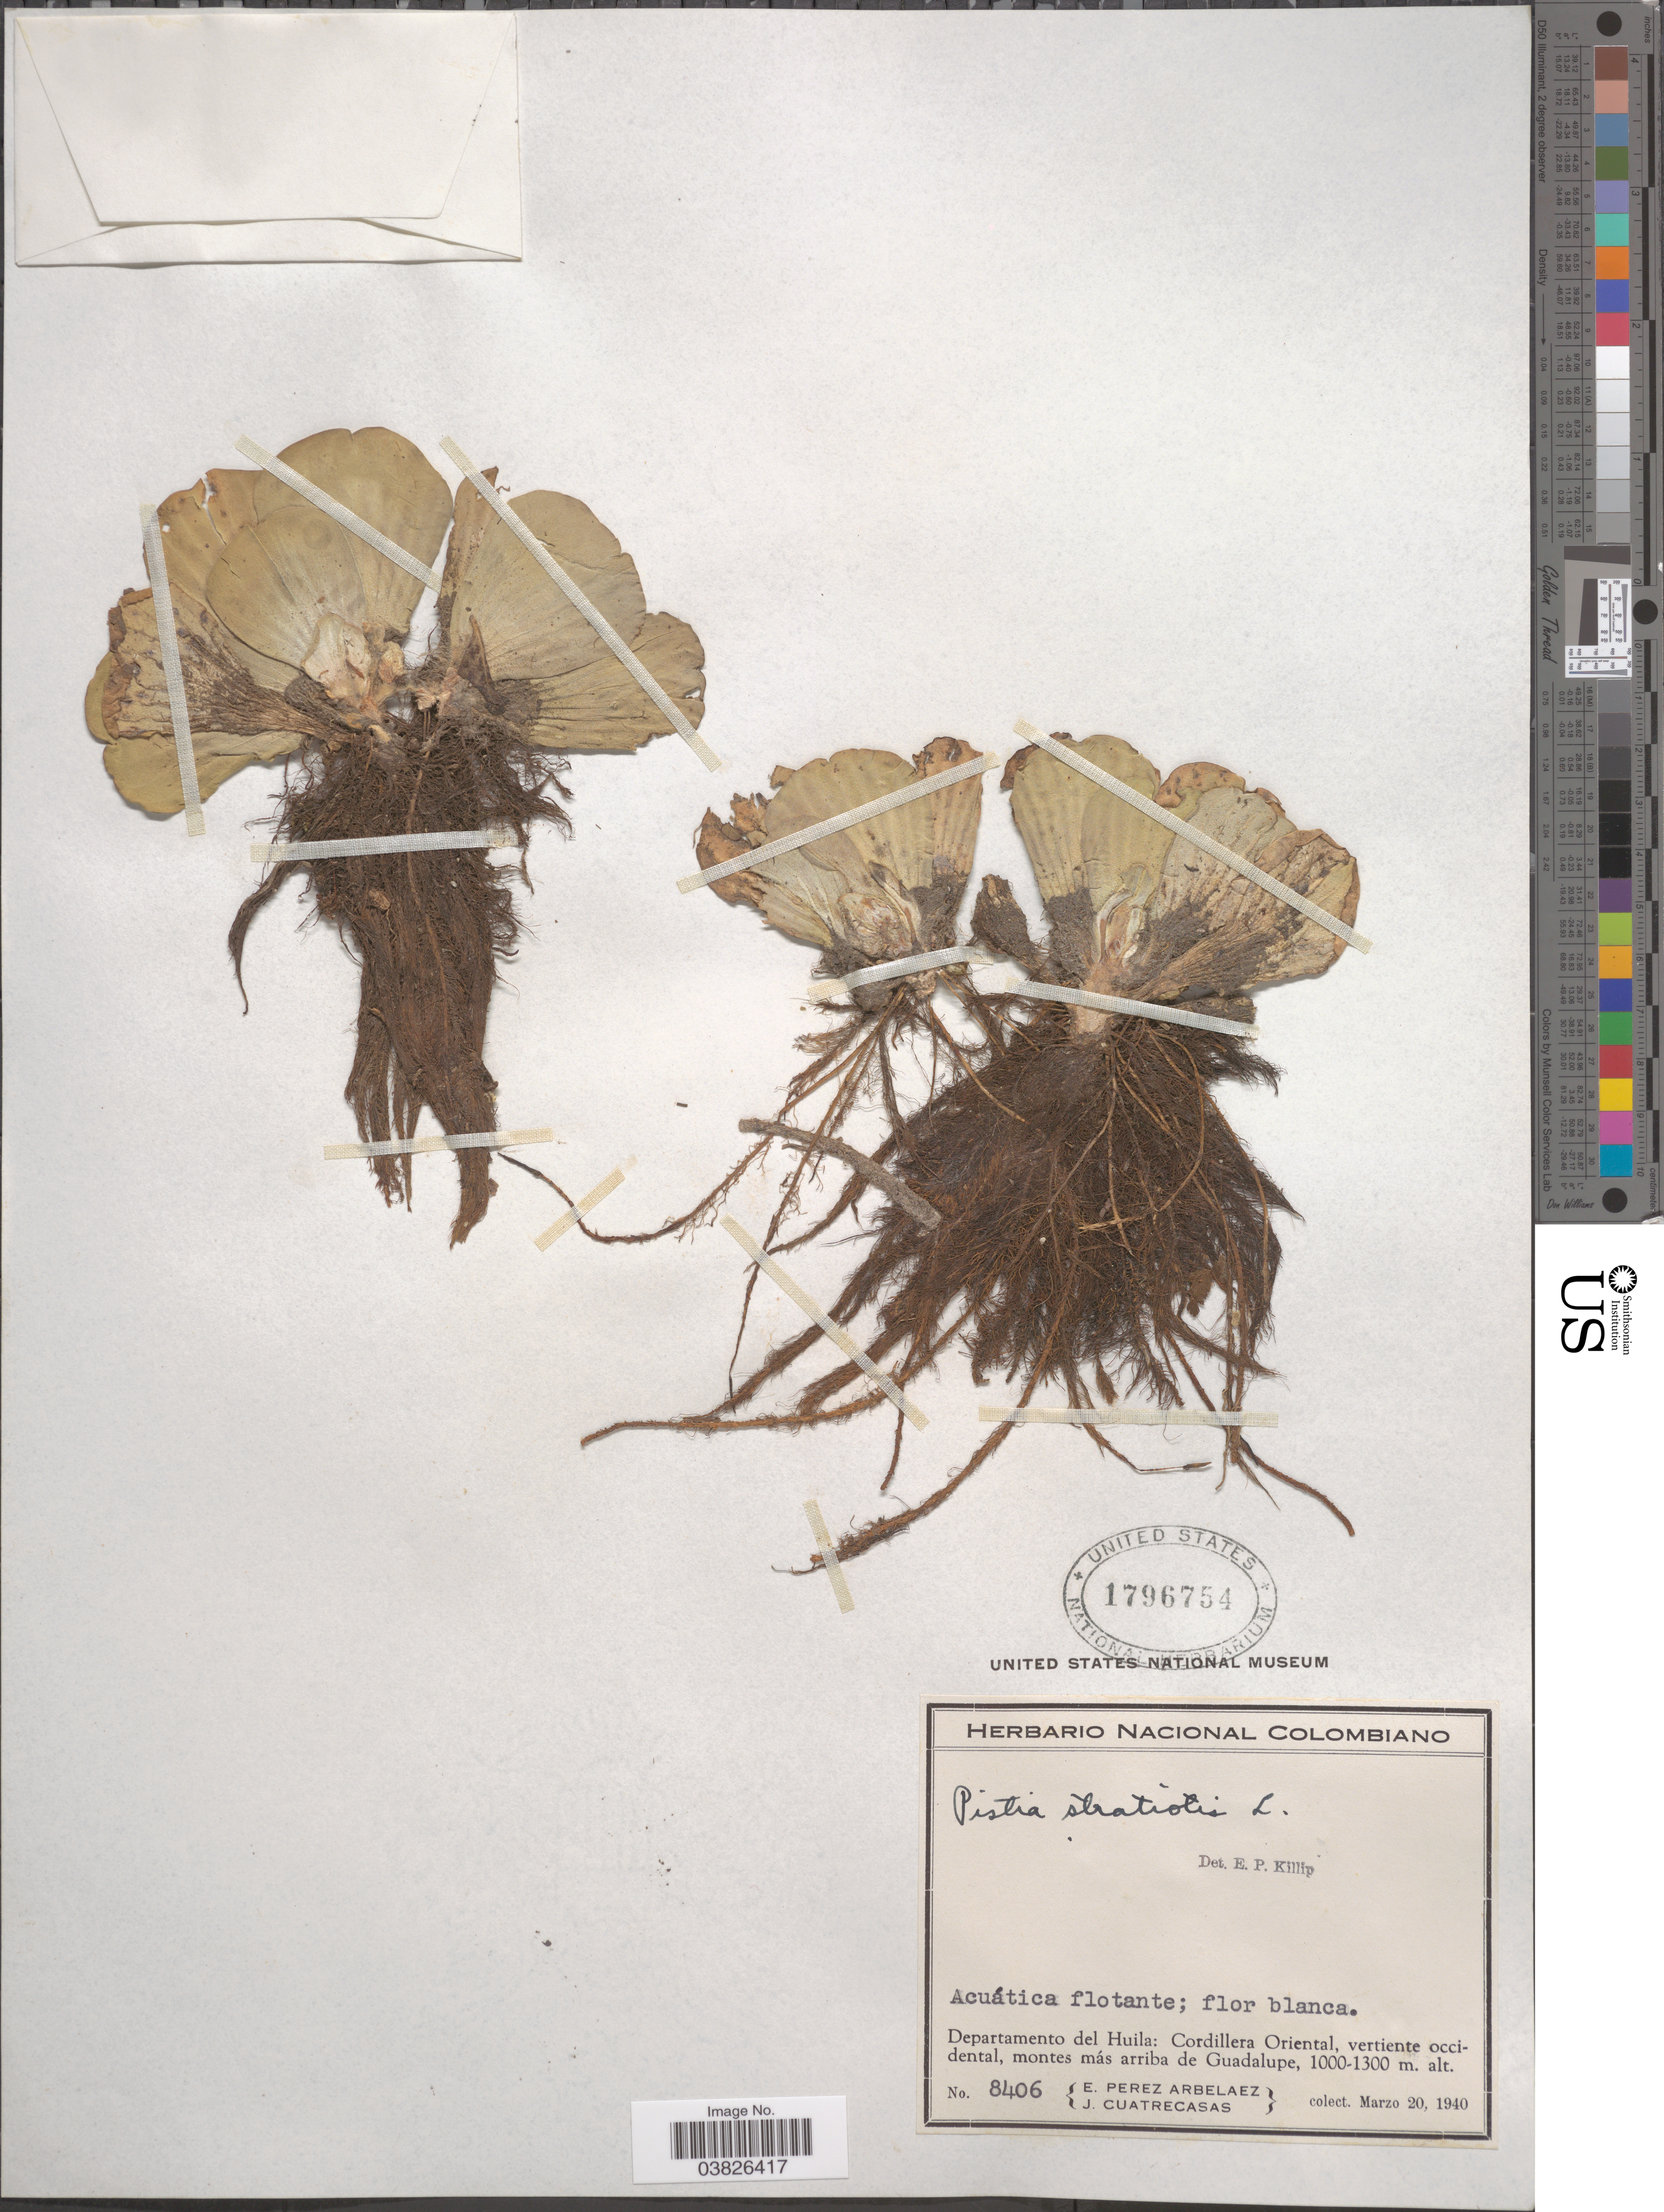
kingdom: Plantae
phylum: Tracheophyta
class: Liliopsida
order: Alismatales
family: Araceae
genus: Pistia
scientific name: Pistia stratiotes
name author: L.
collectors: E. Pérez Arbeláez & J. Cuatrecasas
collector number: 8406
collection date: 1940-03-20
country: Colombia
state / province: Huila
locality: Departamento del Huila: Cordillera Oriental, vertiente occidental, montes más arriba de Guadalupe.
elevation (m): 1000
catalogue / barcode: US 1796754